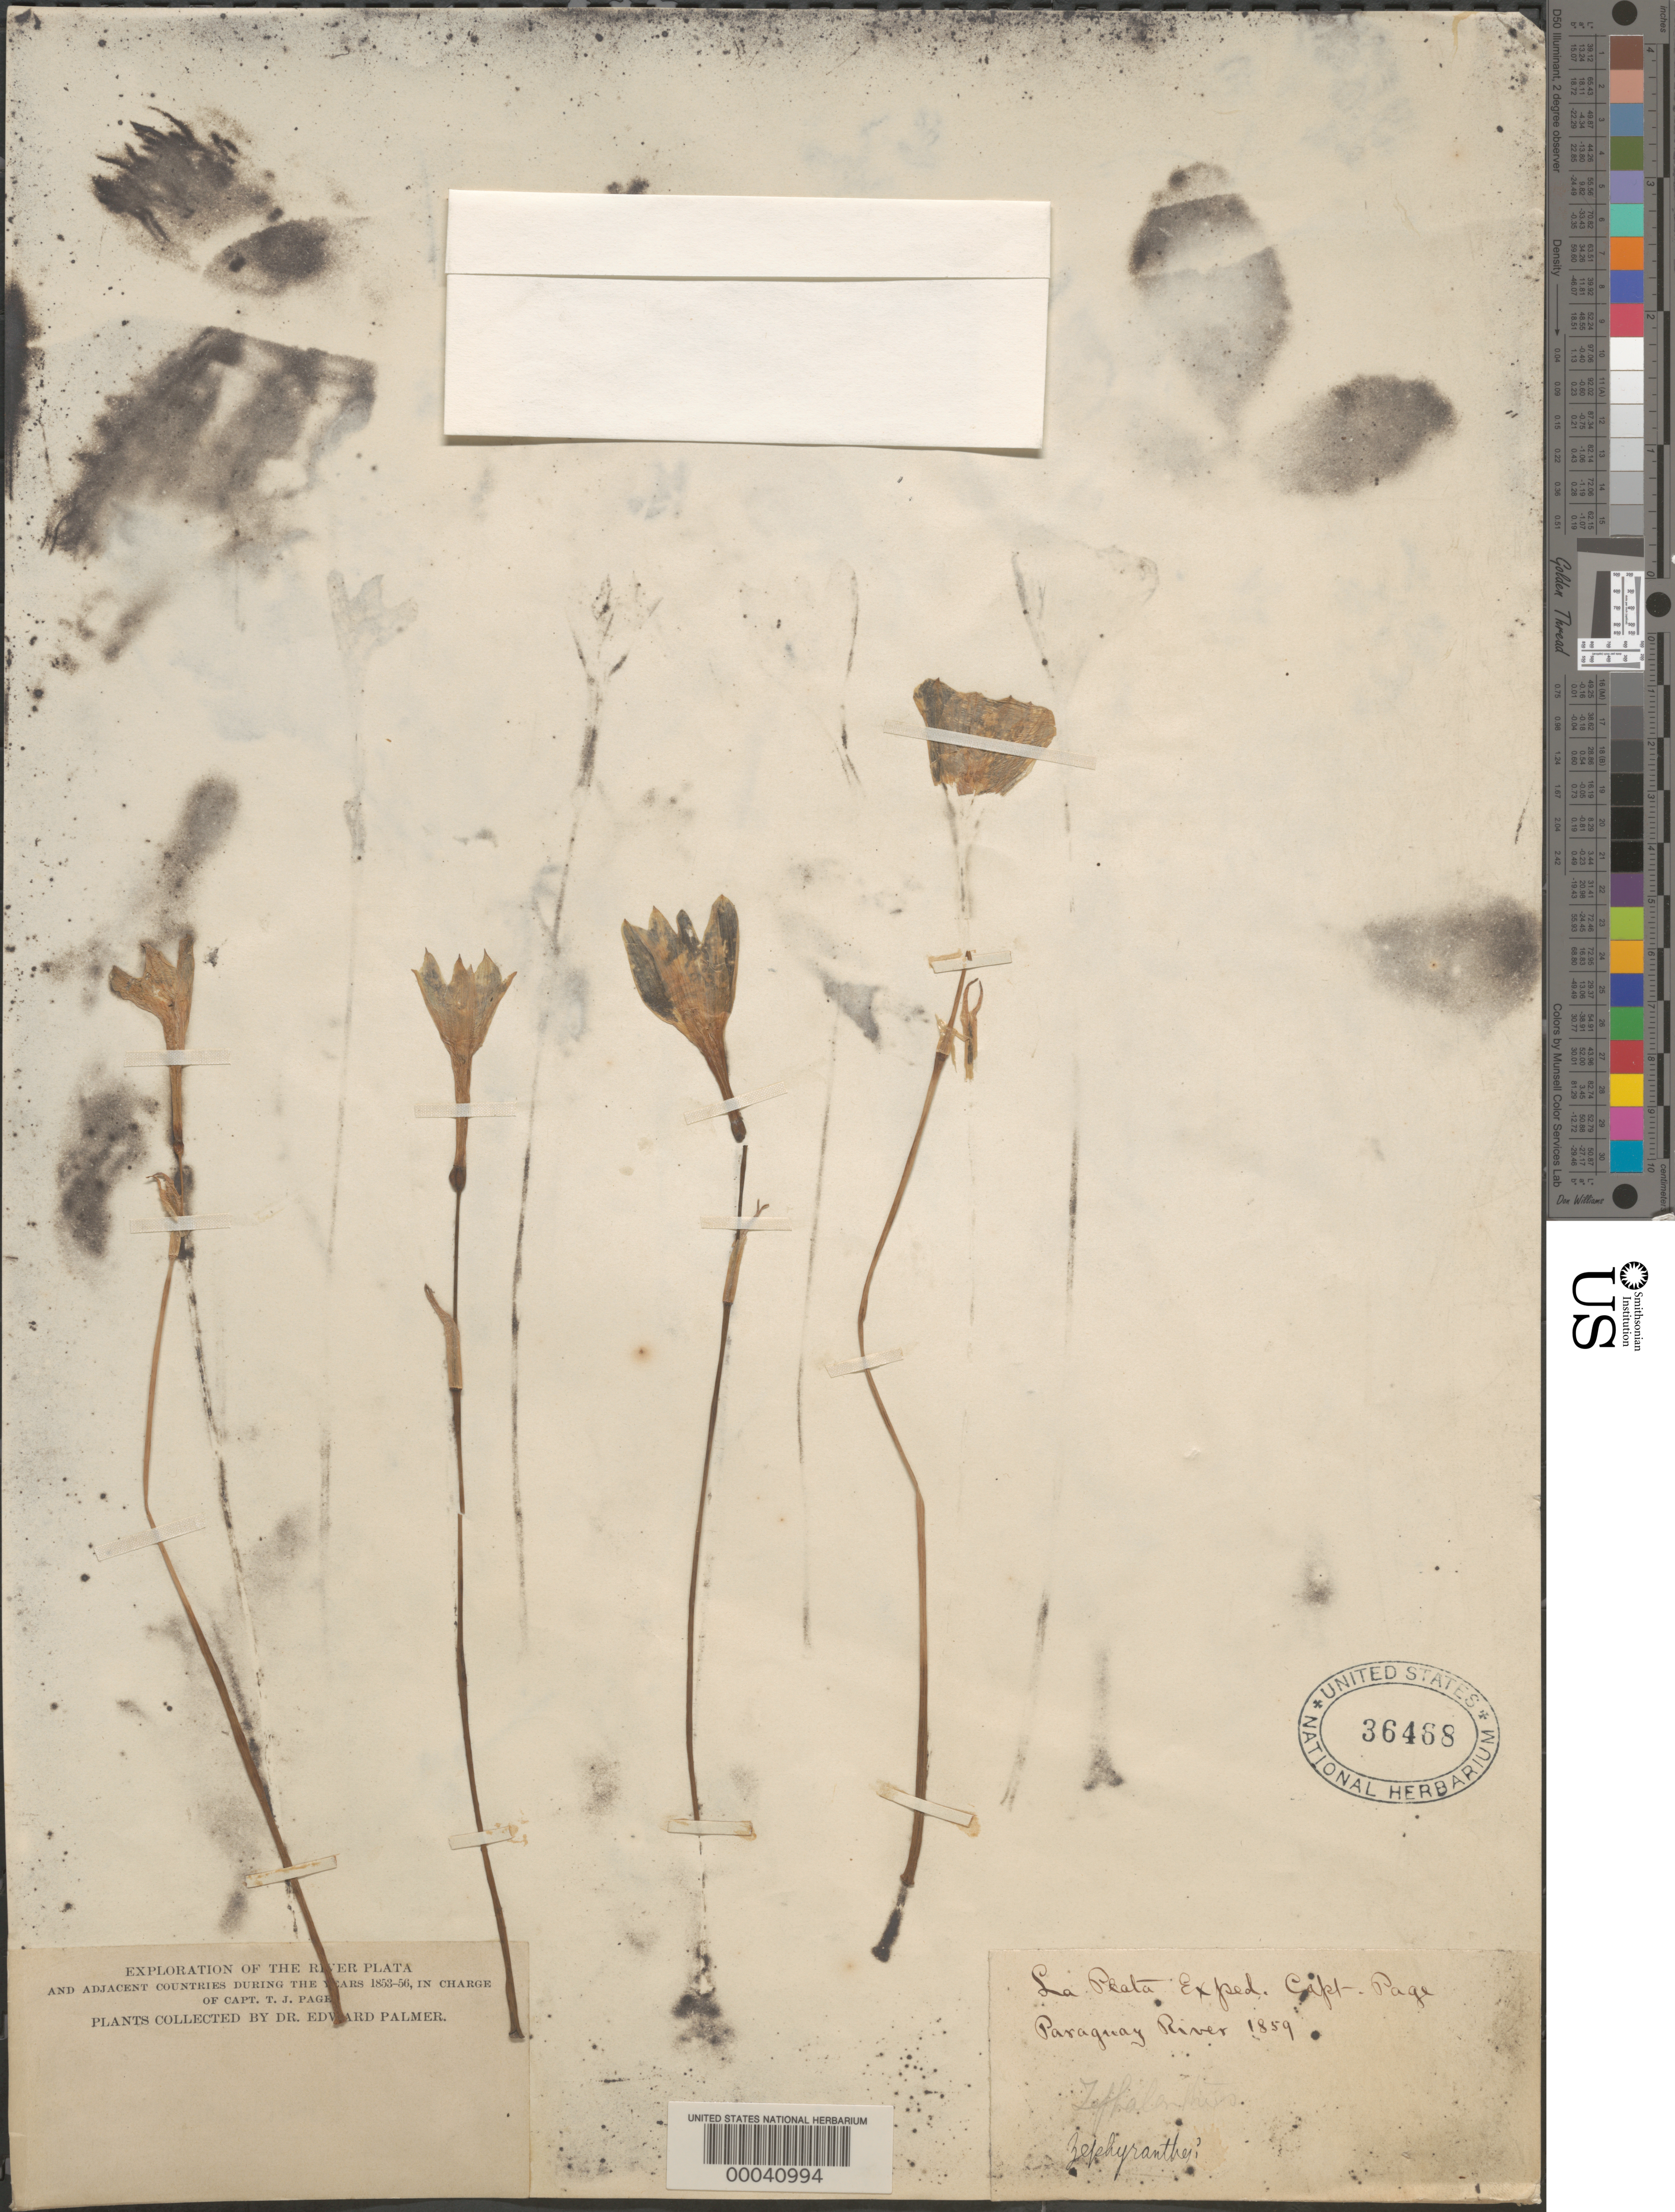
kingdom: Plantae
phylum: Tracheophyta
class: Liliopsida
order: Asparagales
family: Amaryllidaceae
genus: Zephyranthes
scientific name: Zephyranthes sp.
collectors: E. Palmer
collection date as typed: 1859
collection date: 1859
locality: La Plata [River] Exped. Paraguay River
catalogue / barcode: US 36468